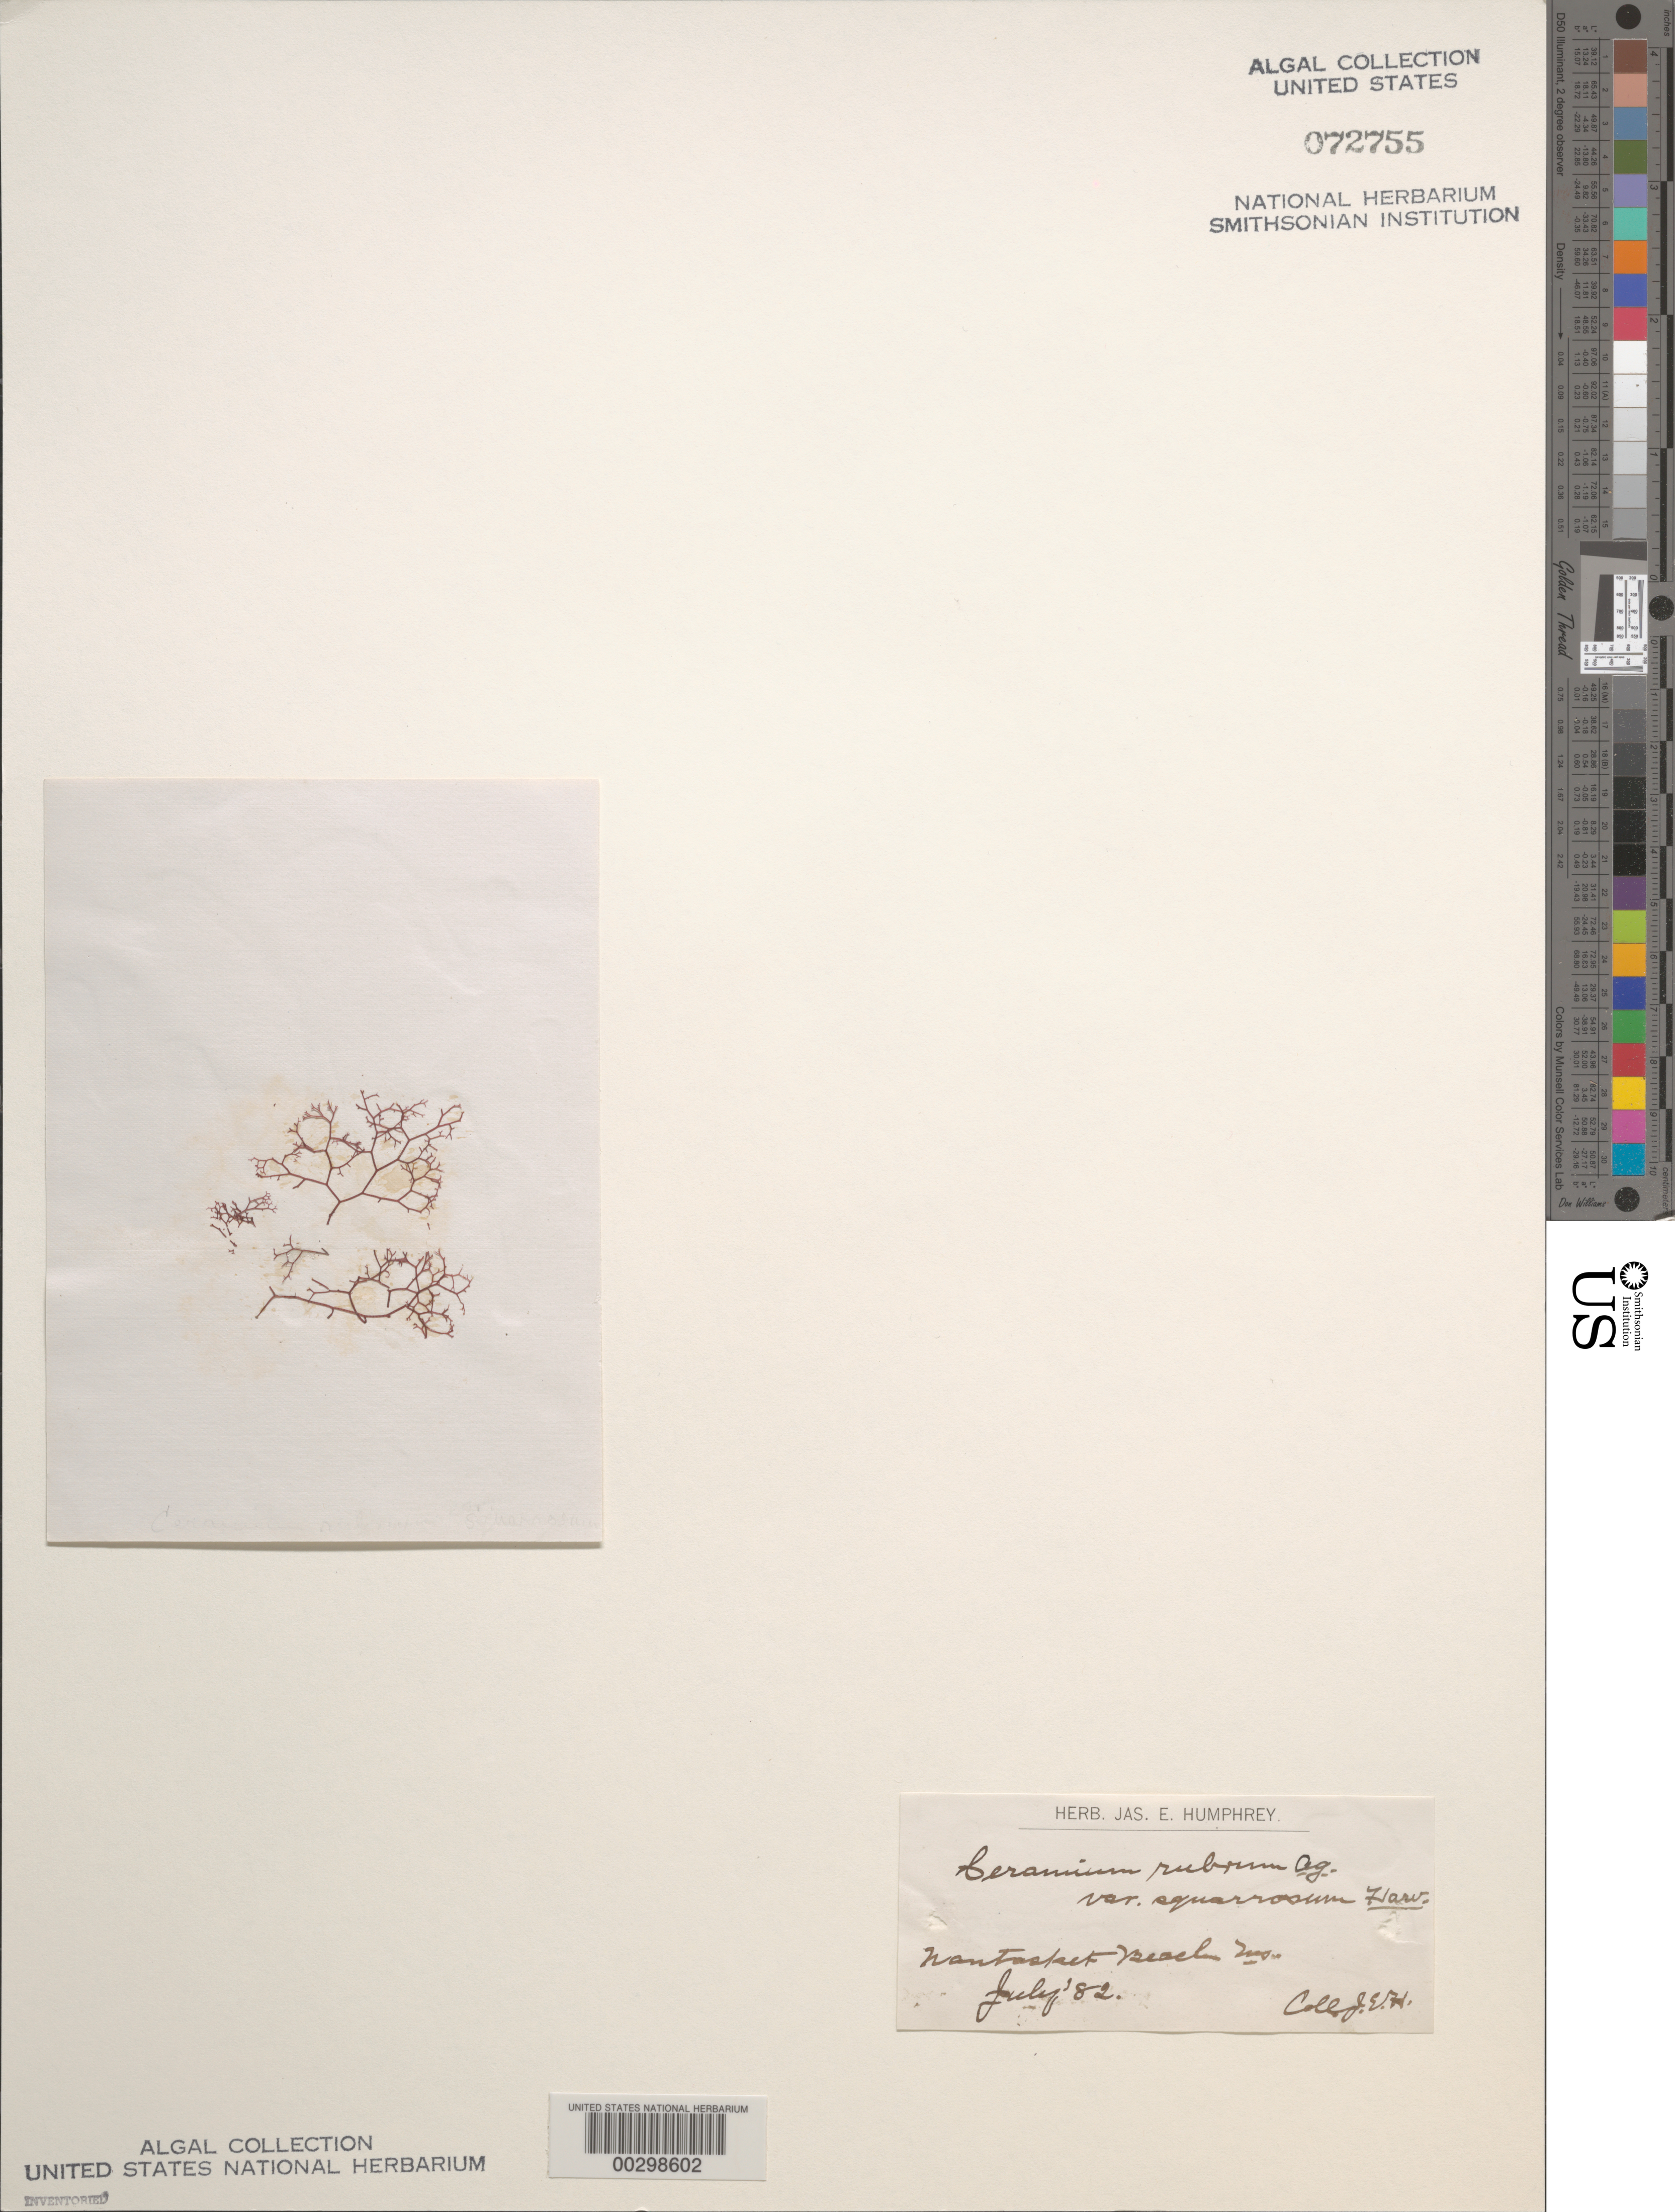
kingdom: Plantae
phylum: Rhodophyta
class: Florideophyceae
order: Ceramiales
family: Ceramiaceae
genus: Ceramium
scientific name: Ceramium rubrum var. squarrosum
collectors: J. Humphrey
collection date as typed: Jul 1882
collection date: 1882-07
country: United States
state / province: Massachusetts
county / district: Plymouth County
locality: Nantasket Beach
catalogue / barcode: US 72755